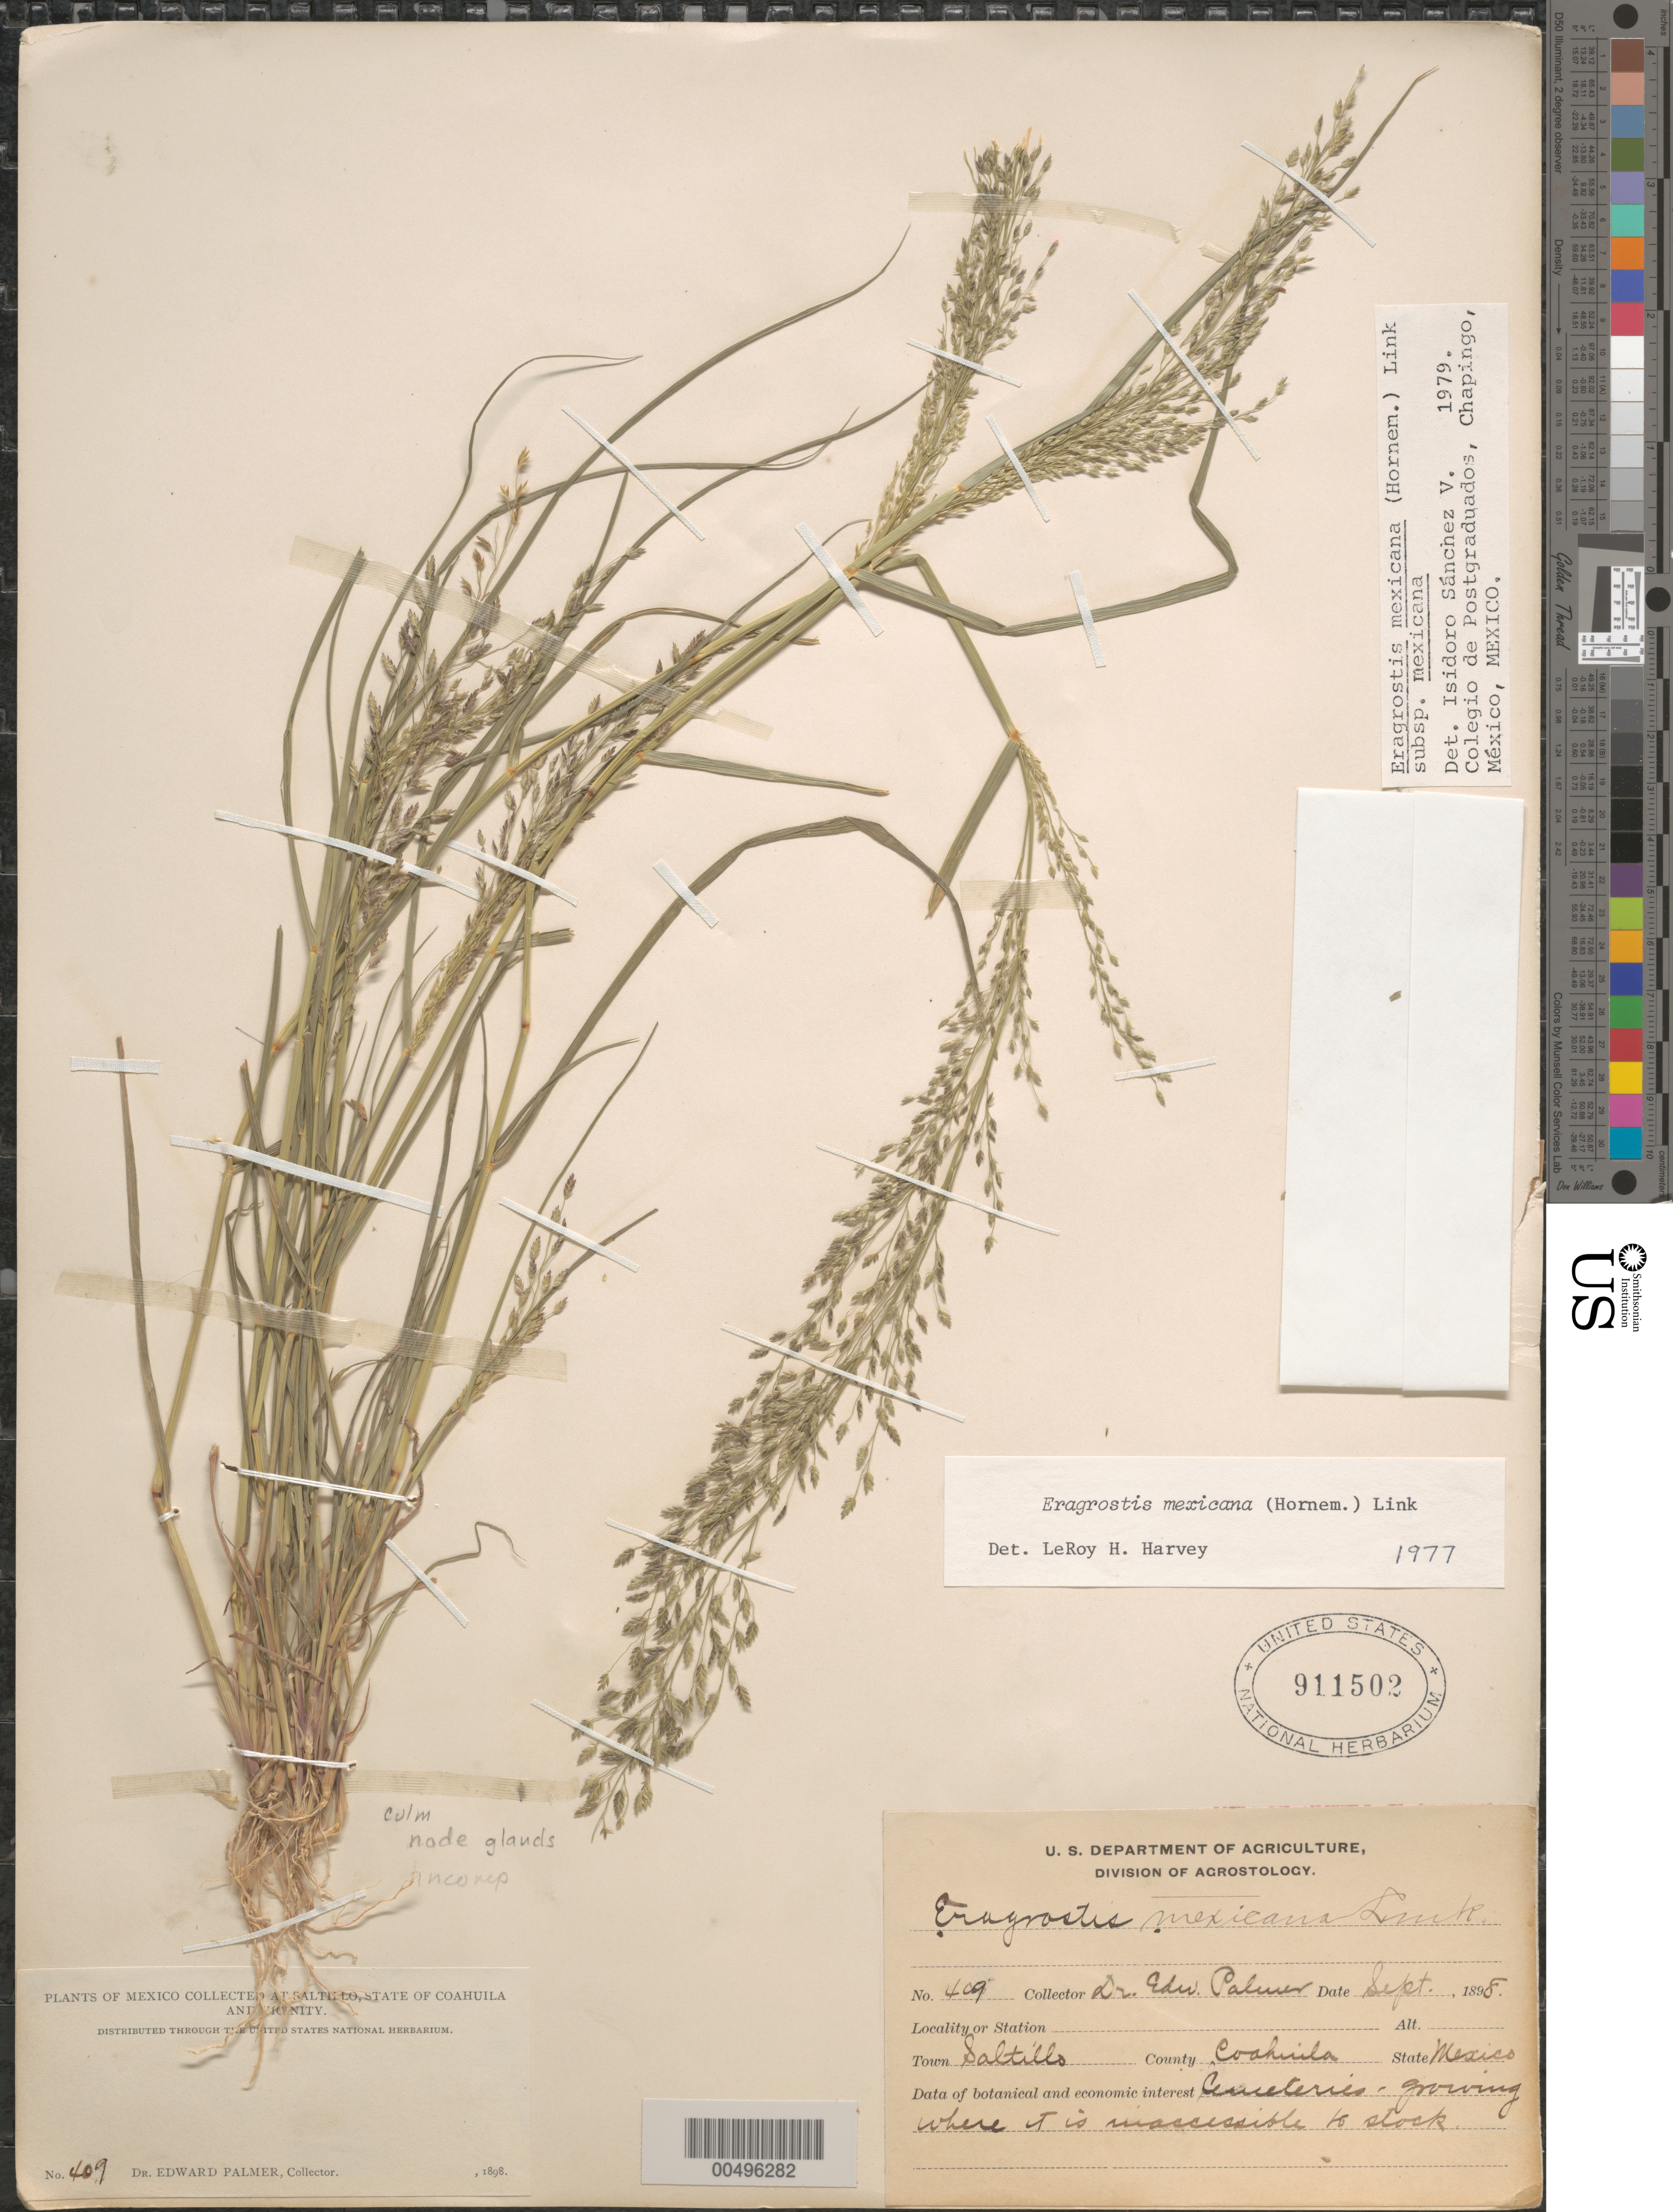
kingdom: Plantae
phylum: Tracheophyta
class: Liliopsida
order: Poales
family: Poaceae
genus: Eragrostis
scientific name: Eragrostis mexicana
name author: (Hornem.) Link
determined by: Sánchez Vega, I. M.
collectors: E. Palmer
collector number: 409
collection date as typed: Sep 1898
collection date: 1898-09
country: Mexico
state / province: Coahuila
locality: Saltillo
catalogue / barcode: US 911502